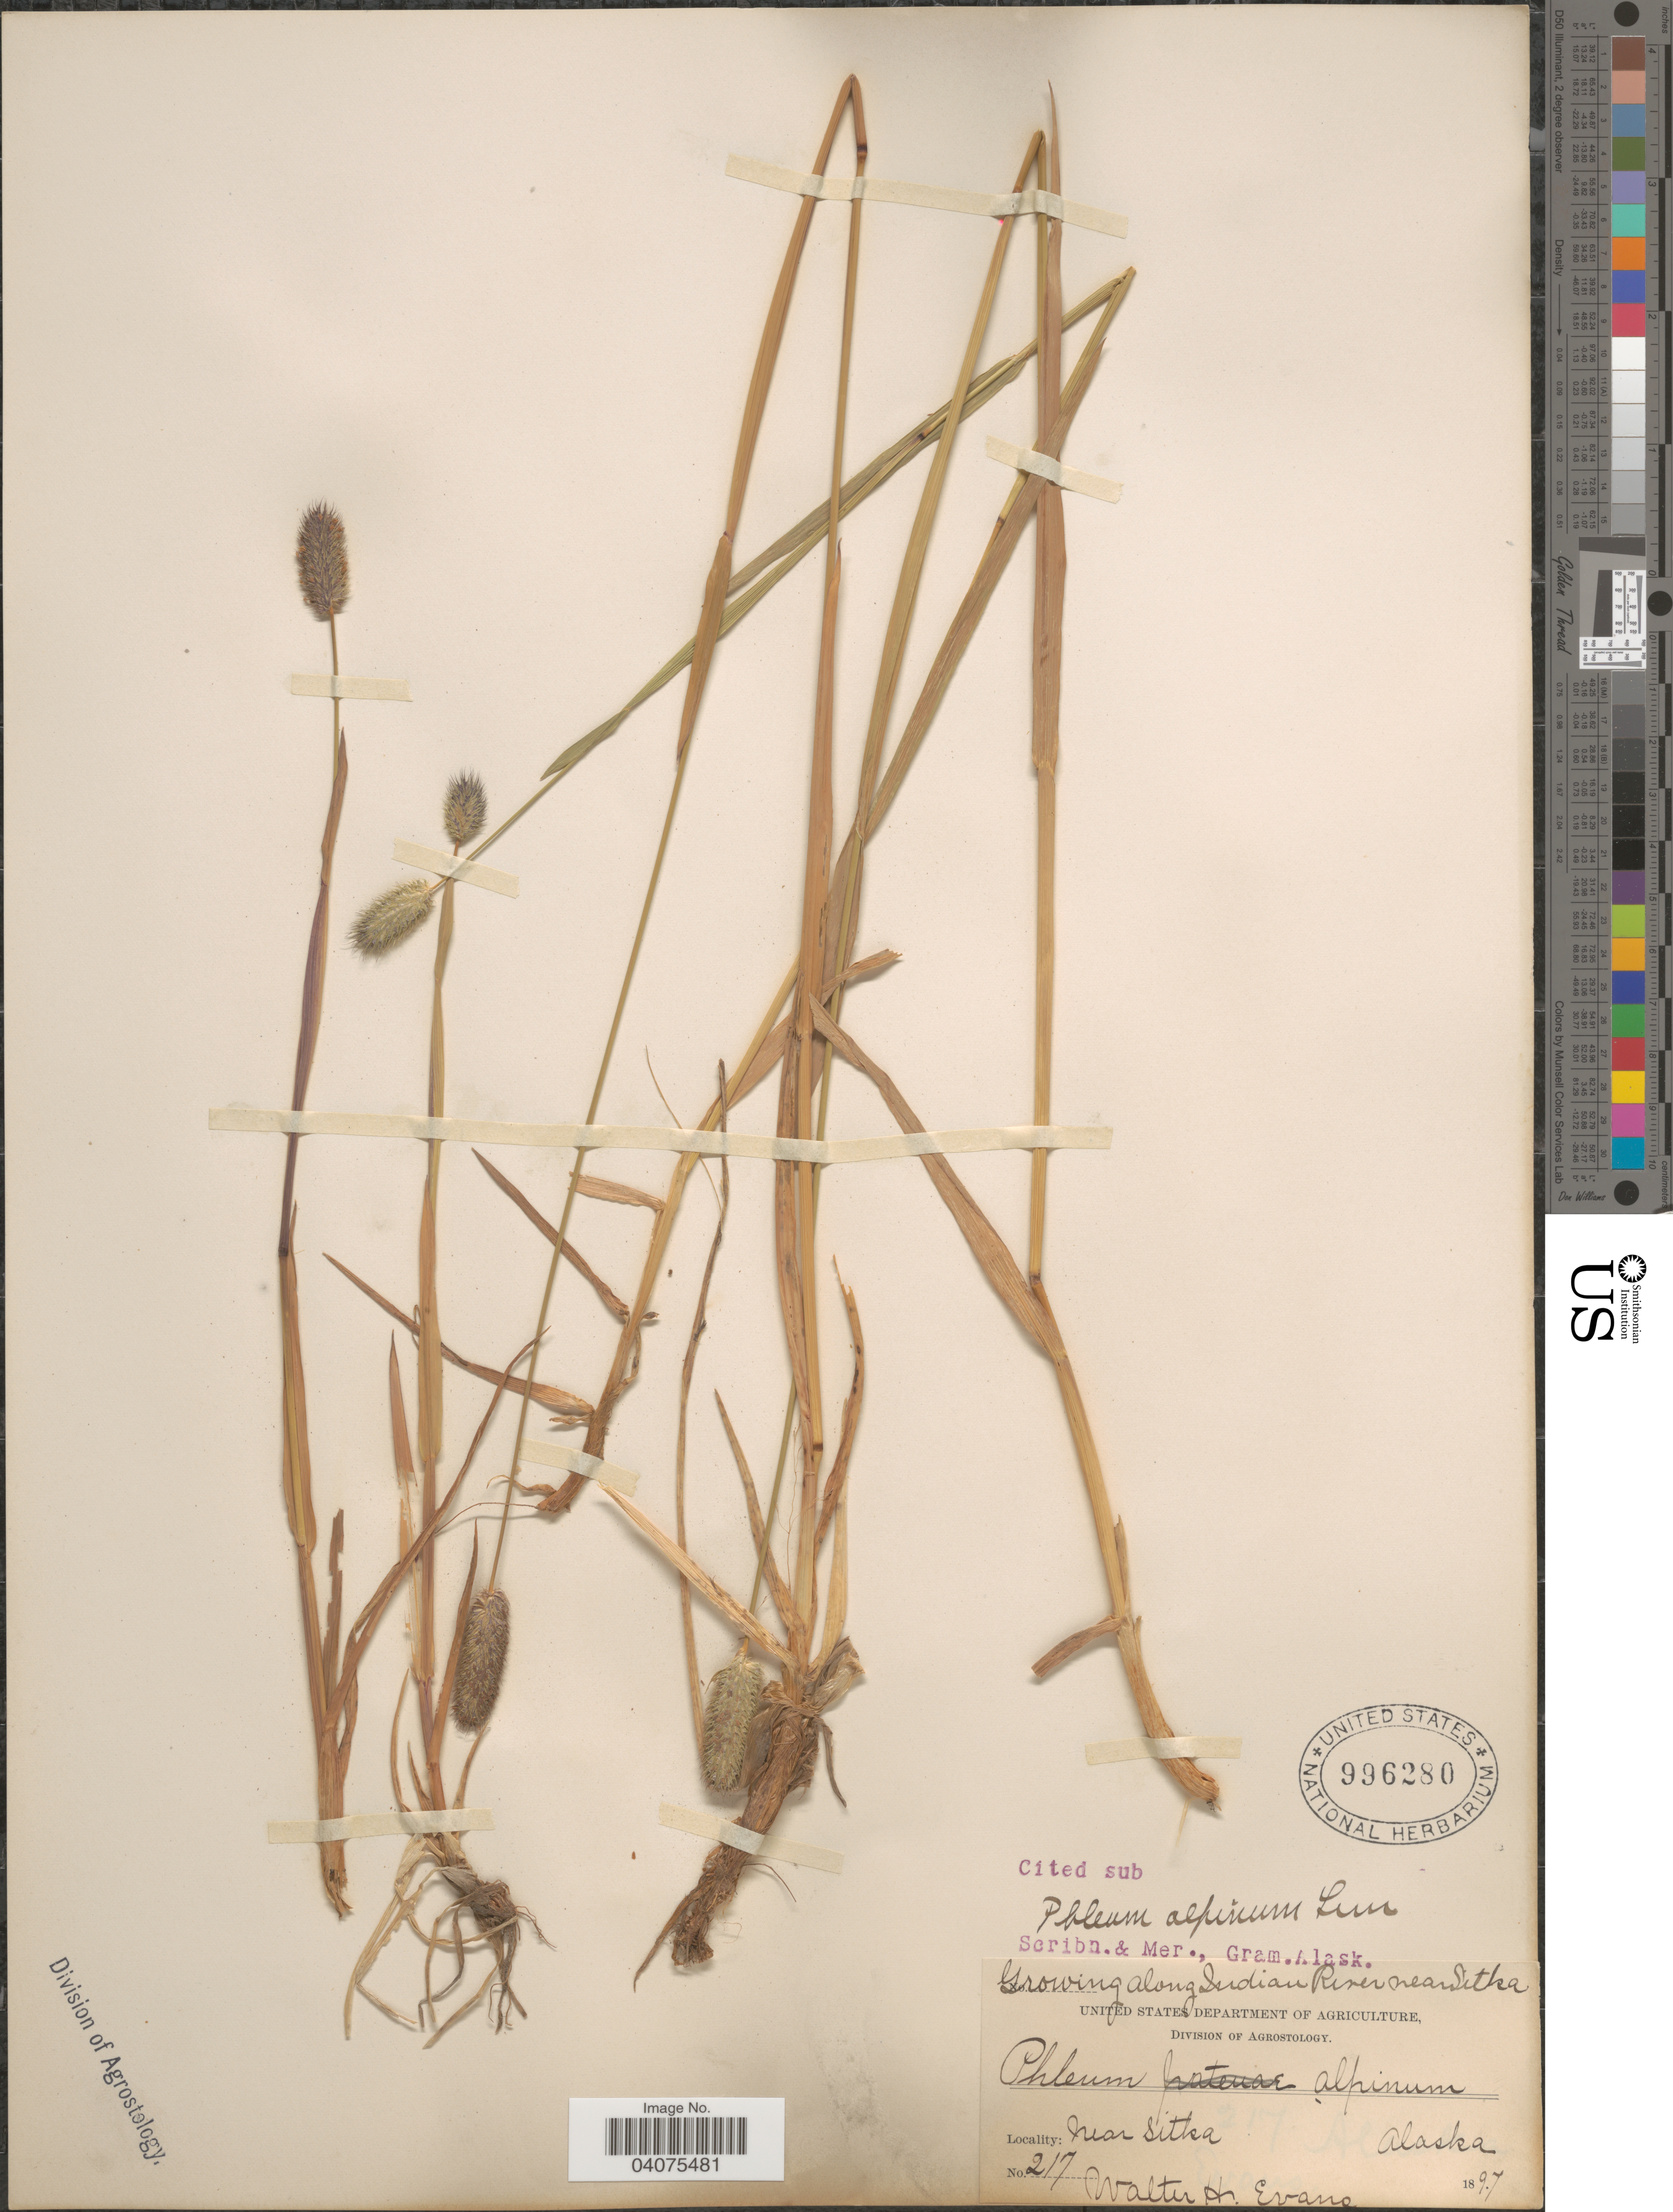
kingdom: Plantae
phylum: Tracheophyta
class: Liliopsida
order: Poales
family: Poaceae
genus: Phleum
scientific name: Phleum alpinum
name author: L.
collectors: W. H. Evans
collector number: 217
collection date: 1897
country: United States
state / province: Alaska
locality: Along Indian River near Sitka. Near Sitka.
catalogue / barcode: US 996280